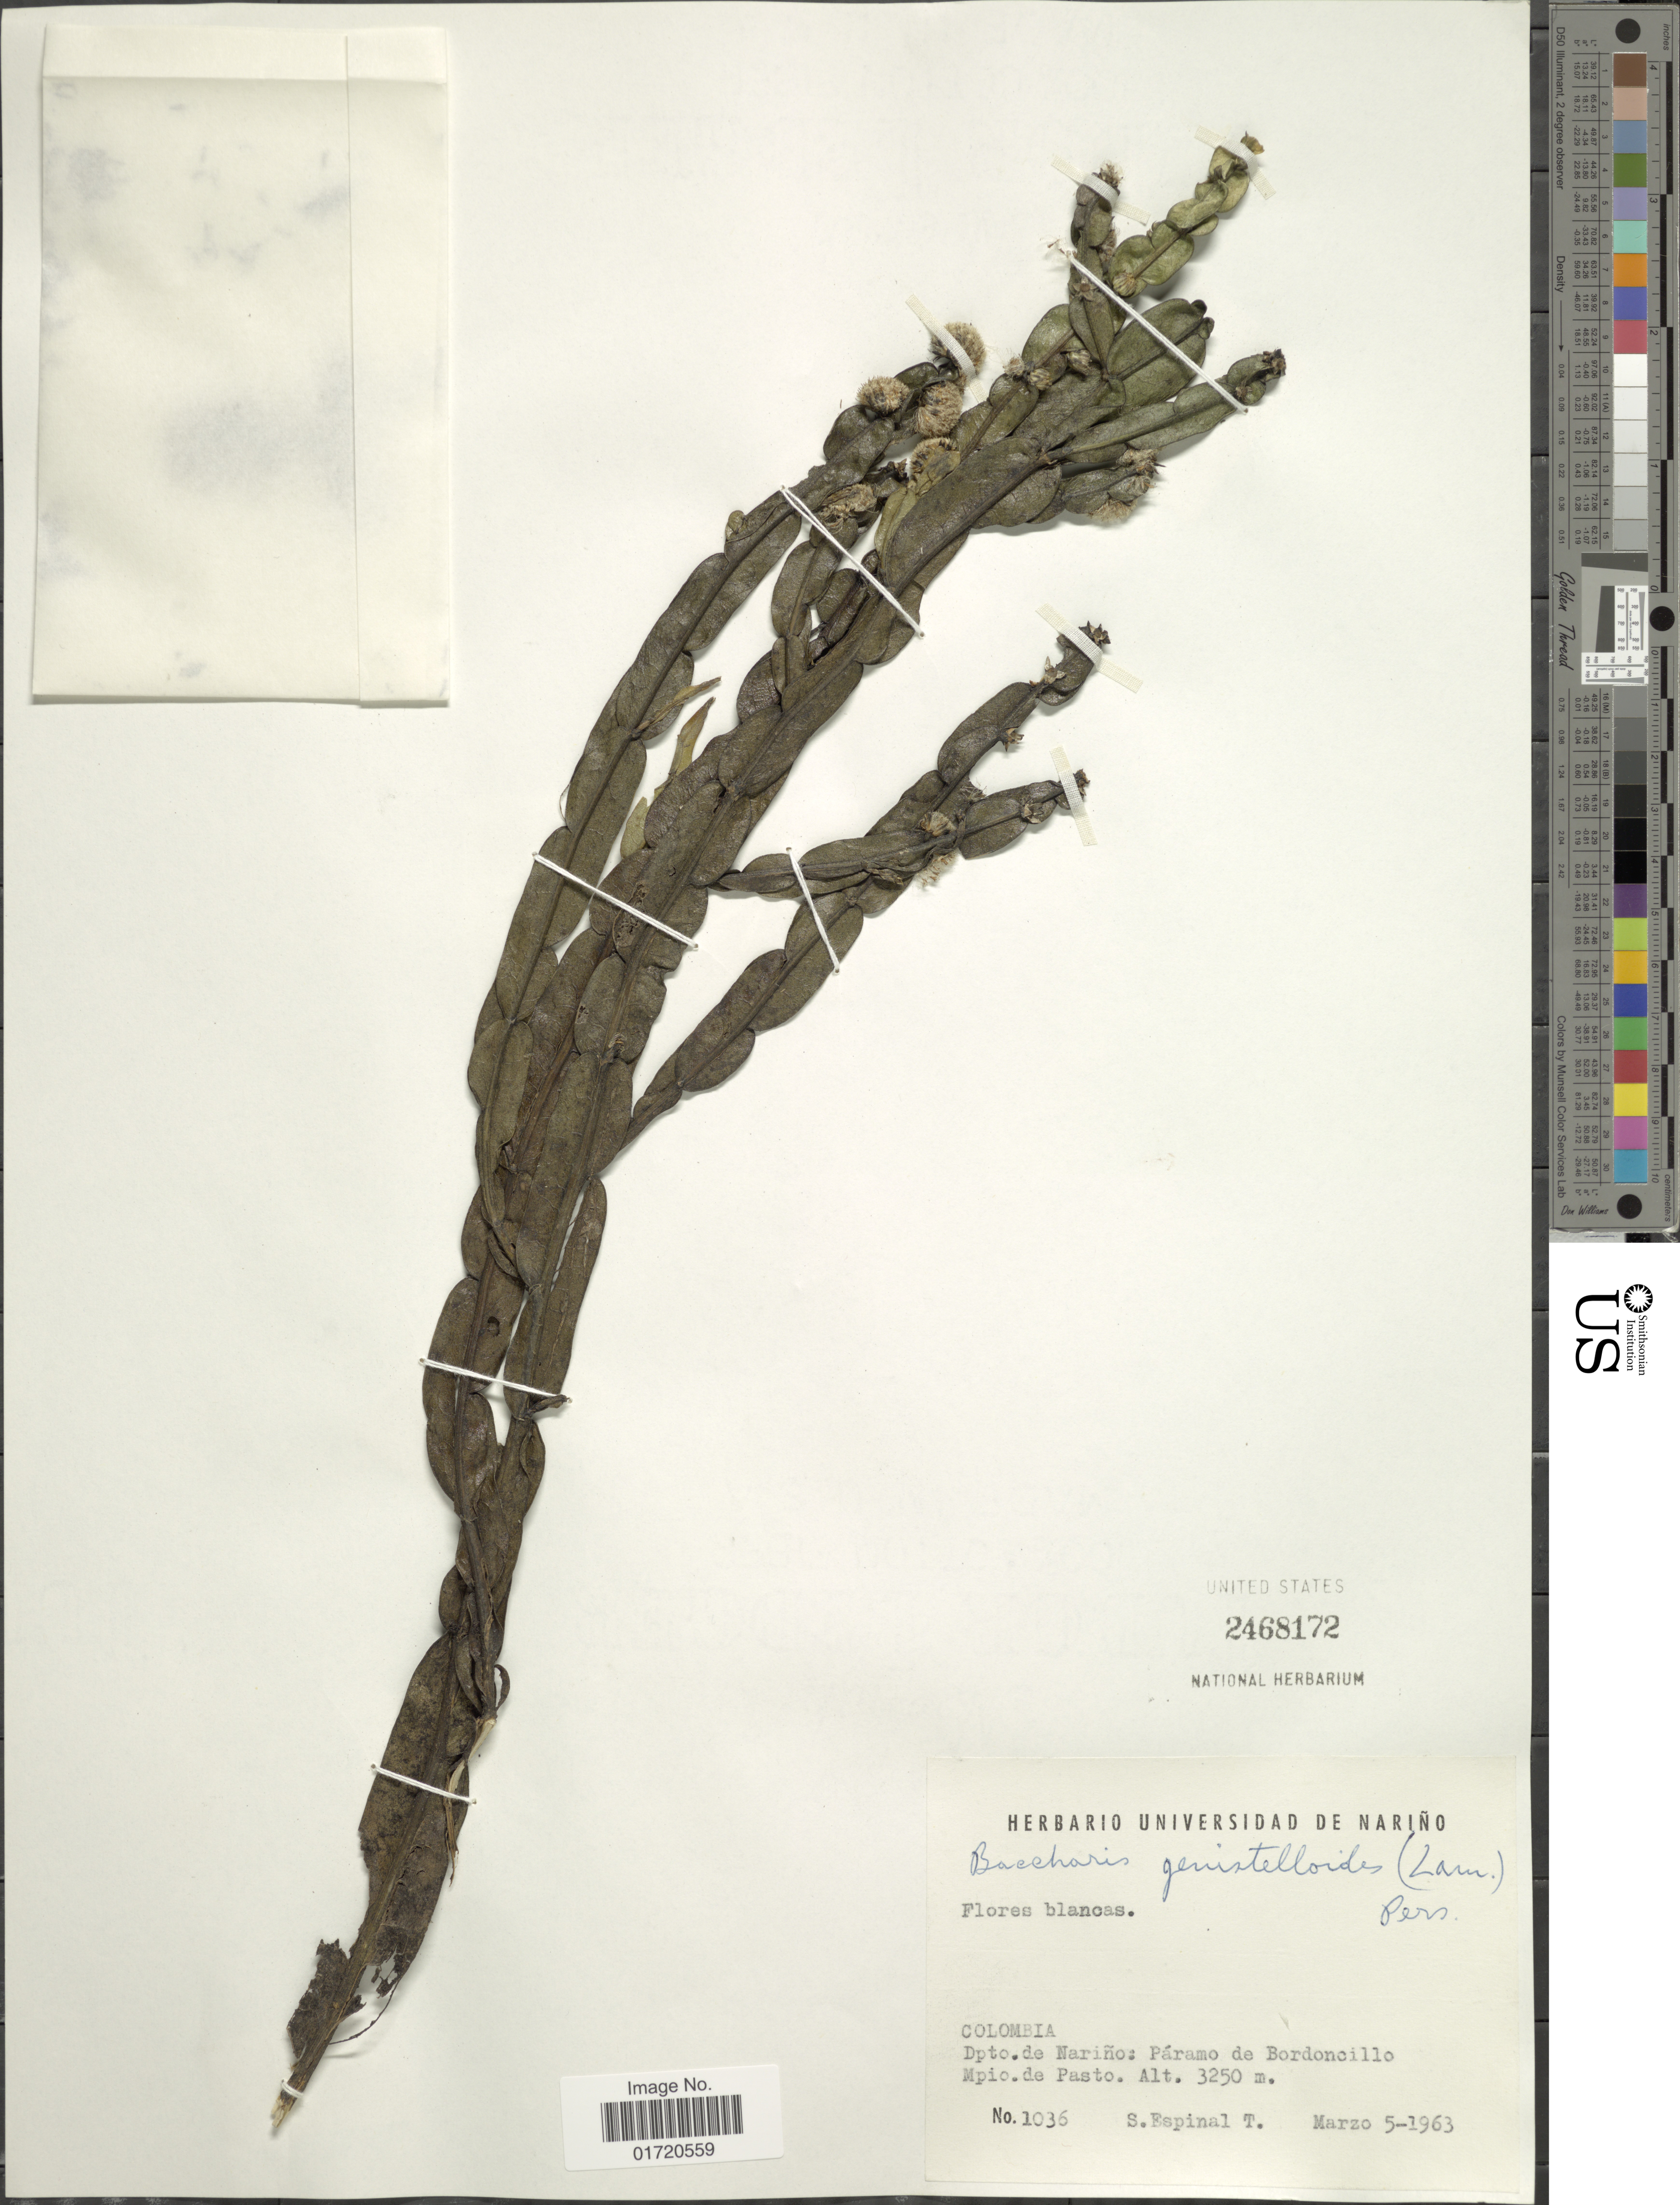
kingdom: Plantae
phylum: Tracheophyta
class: Magnoliopsida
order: Asterales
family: Asteraceae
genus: Baccharis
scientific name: Baccharis genistelloides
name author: (Lam.) Pers.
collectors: S. T. Espinal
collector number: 1036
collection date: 1963-03-05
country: Colombia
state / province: Nariño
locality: Páramo de Bordoncillo Mpio. de Pasto.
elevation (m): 3250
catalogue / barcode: US 2468172